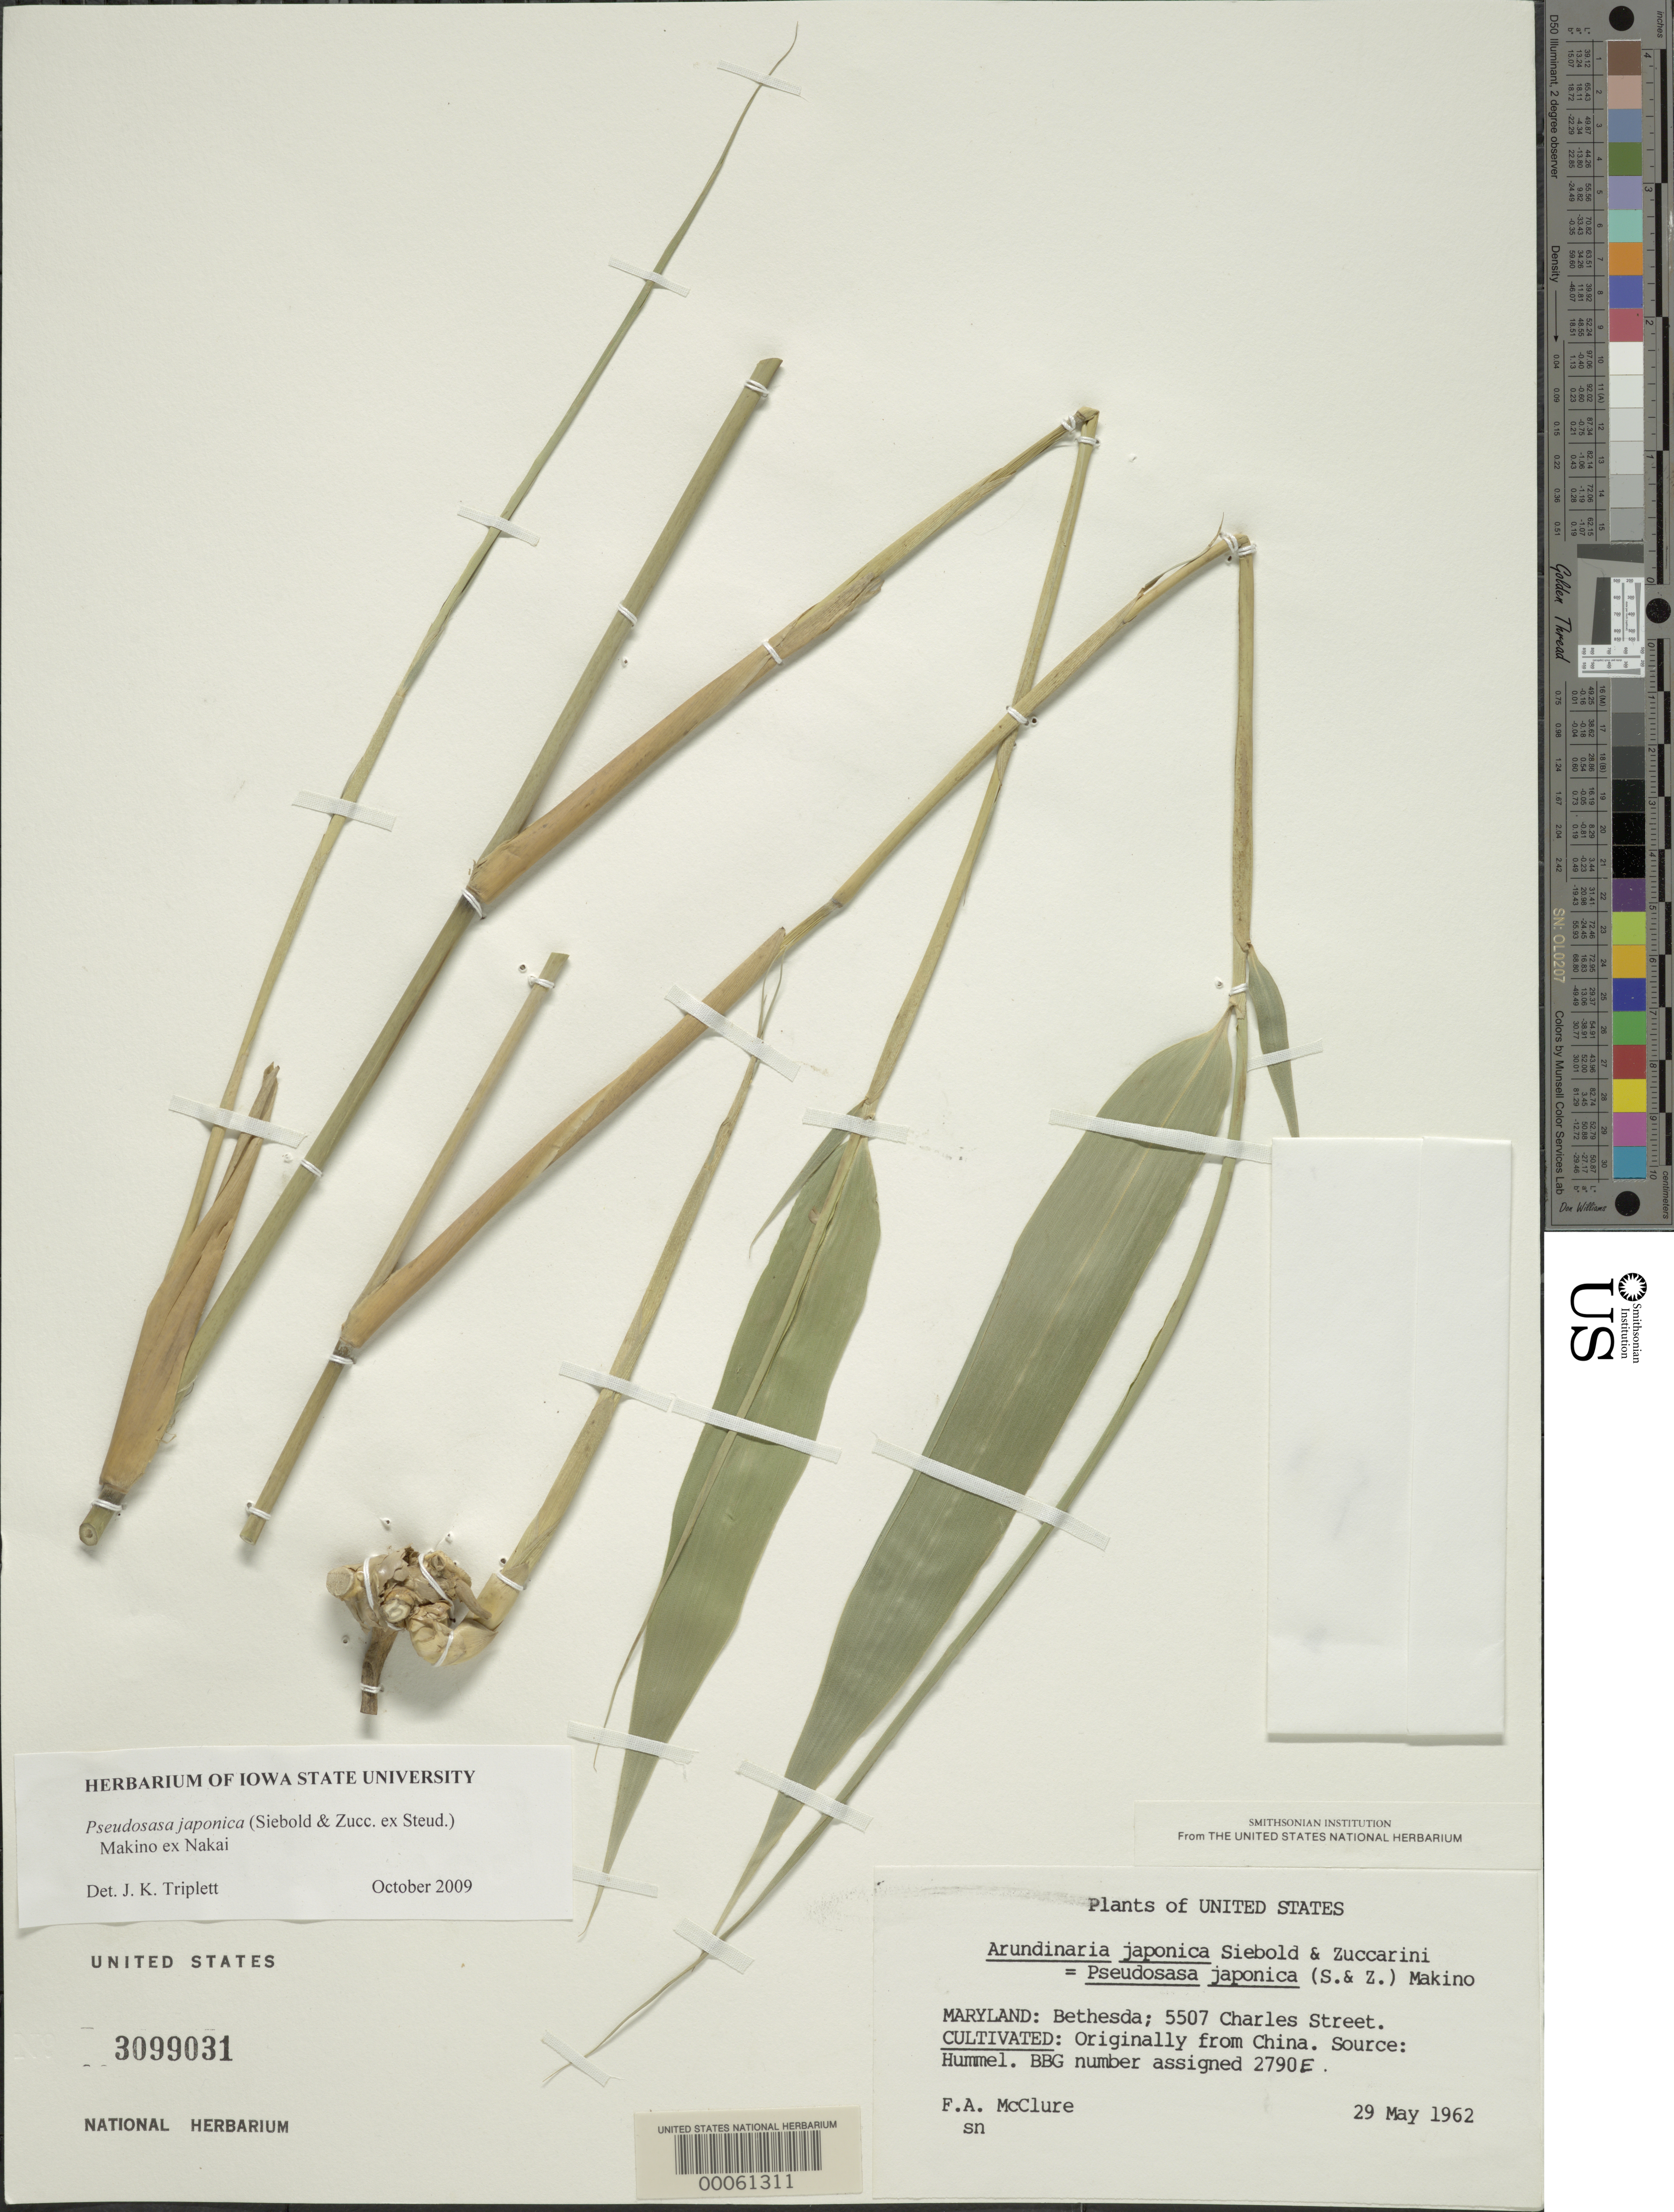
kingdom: Plantae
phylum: Tracheophyta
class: Liliopsida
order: Poales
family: Poaceae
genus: Pseudosasa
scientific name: Pseudosasa japonica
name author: (Siebold & Zucc. ex Steud.) Makino ex Nakai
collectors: F. A. McClure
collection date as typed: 29 May 1962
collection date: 1962-05-29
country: United States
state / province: Maryland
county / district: Montgomery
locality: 5507 Charles Street, Bethesda (McClure's Garden)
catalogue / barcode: US 3099031